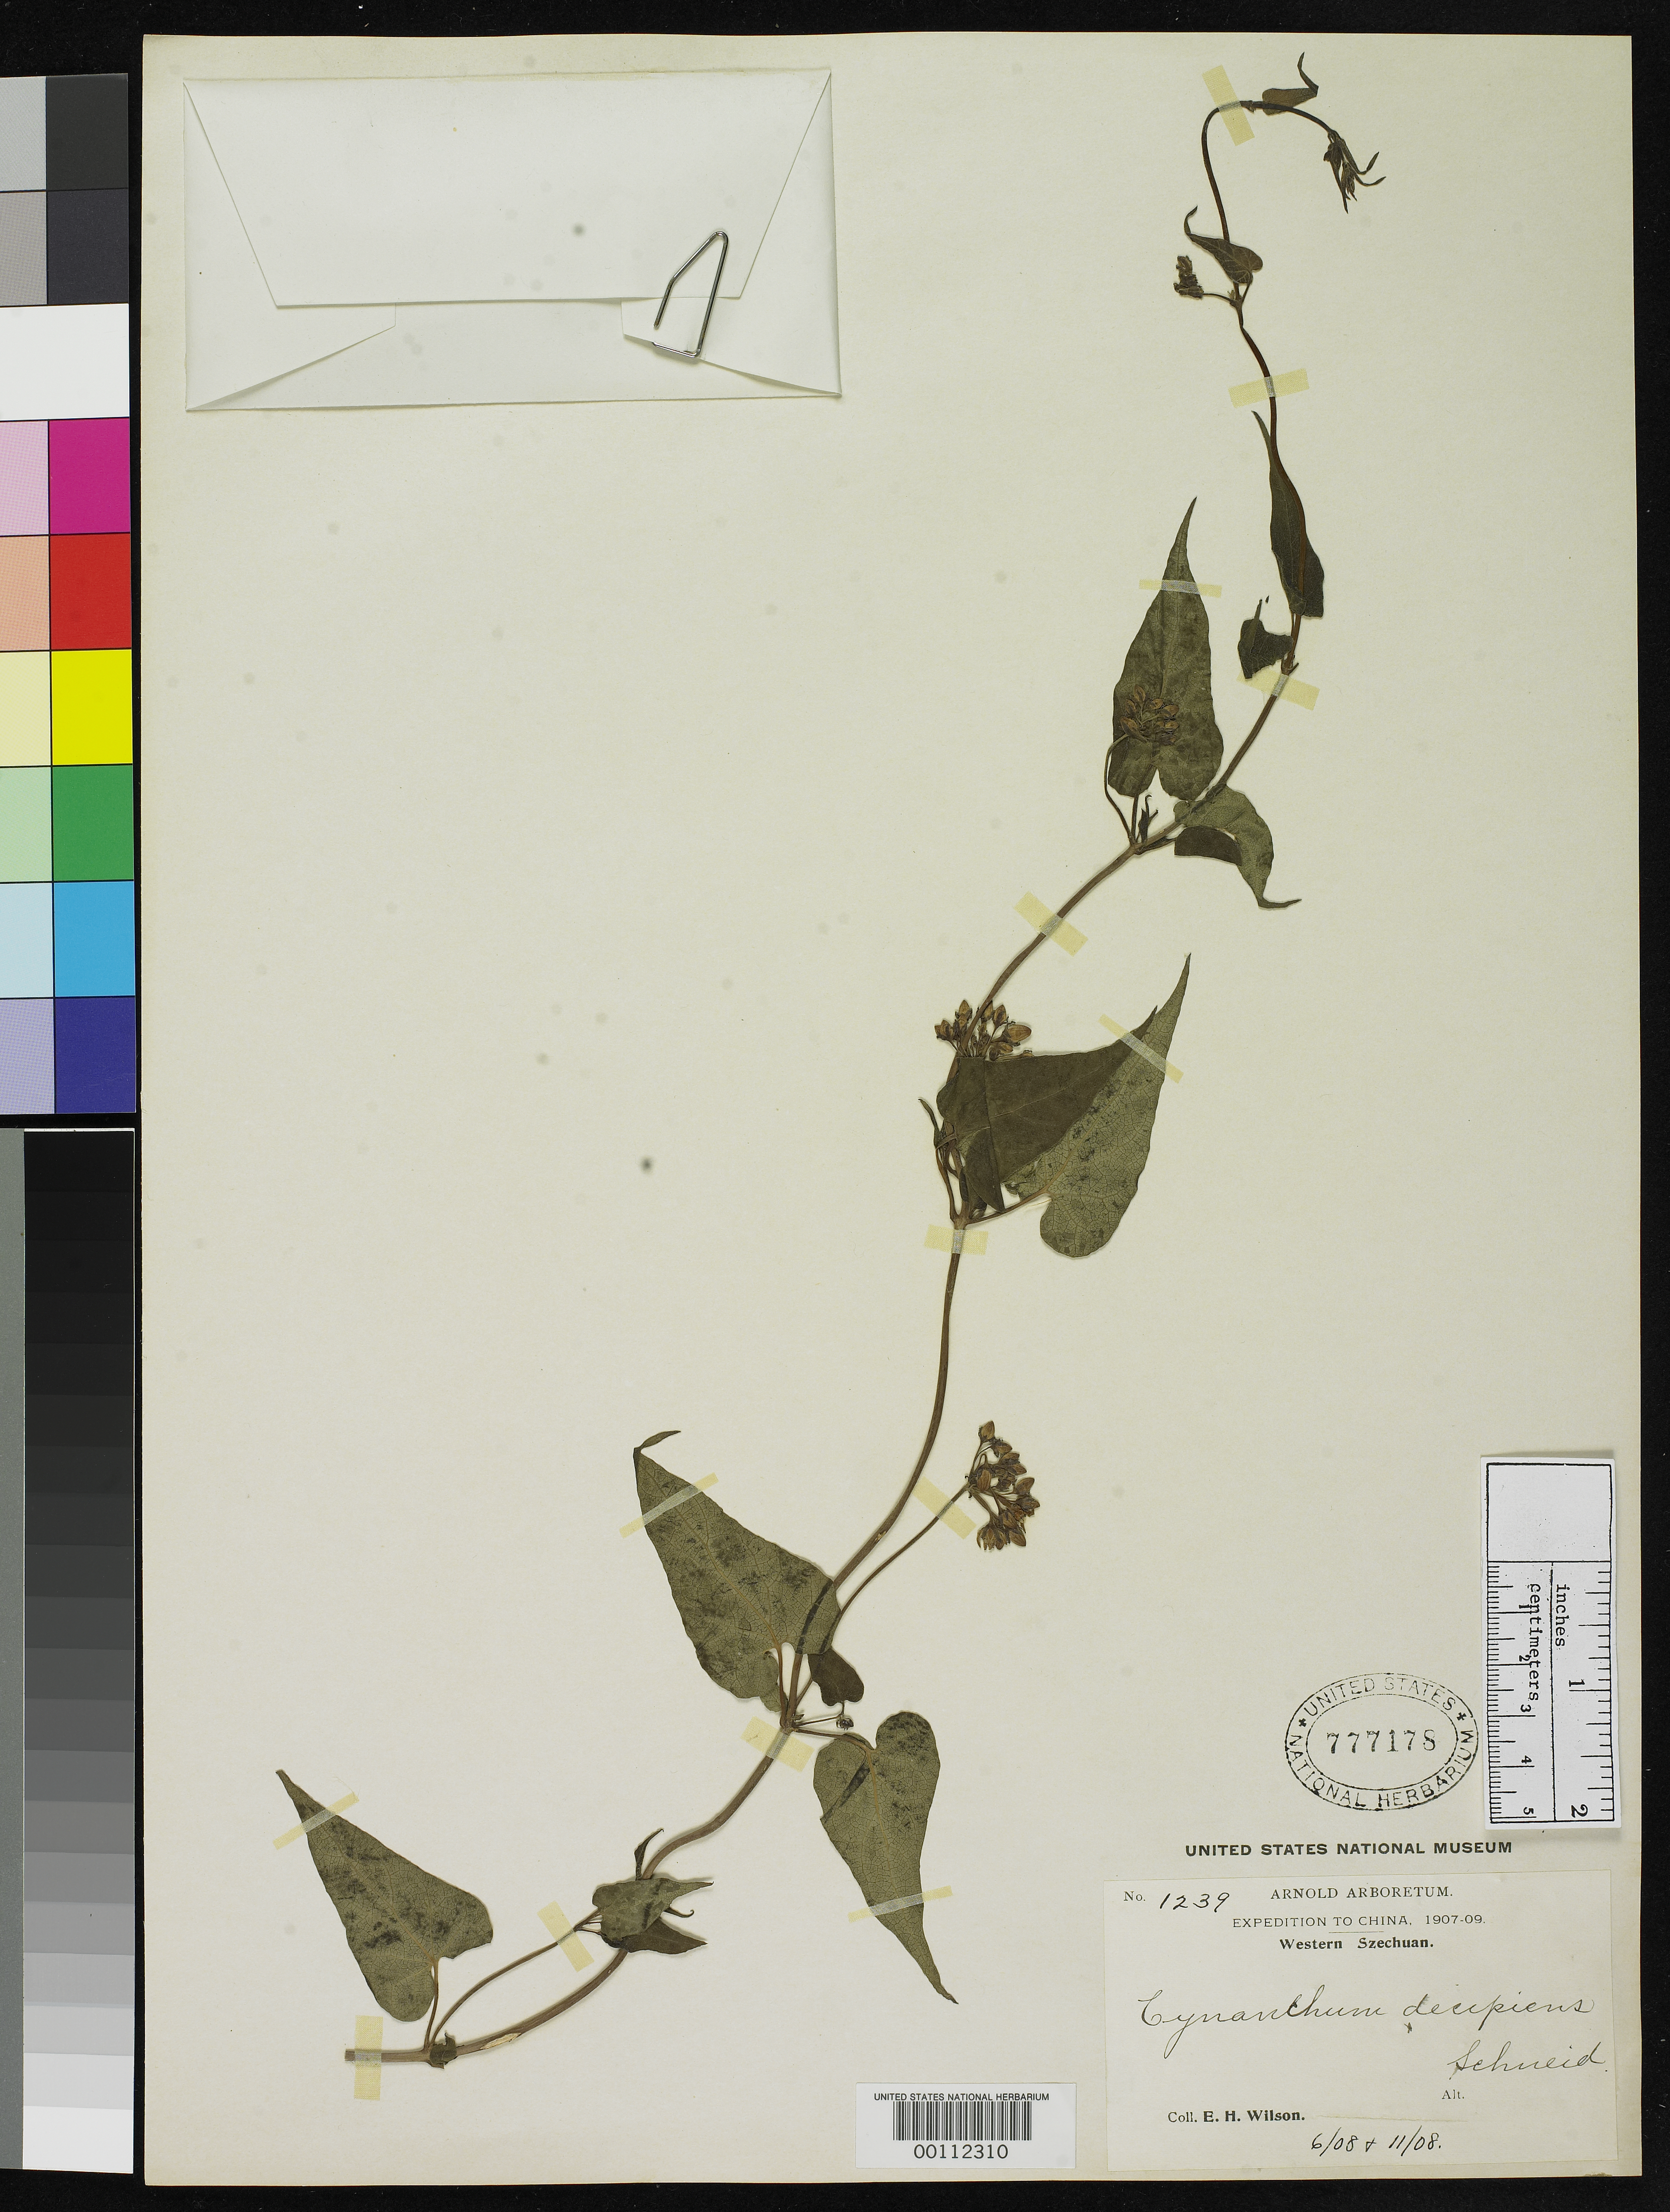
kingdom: Plantae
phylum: Tracheophyta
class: Magnoliopsida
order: Gentianales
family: Apocynaceae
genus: Cynanchum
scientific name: Cynanchum decipiens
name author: C.K. Schneid. in Sarg.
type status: Isotype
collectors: E. H. Wilson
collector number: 1239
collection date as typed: Jun 1908 and -- Nov 1908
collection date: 1908-06,1908-11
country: China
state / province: Sichuan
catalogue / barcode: US 777178